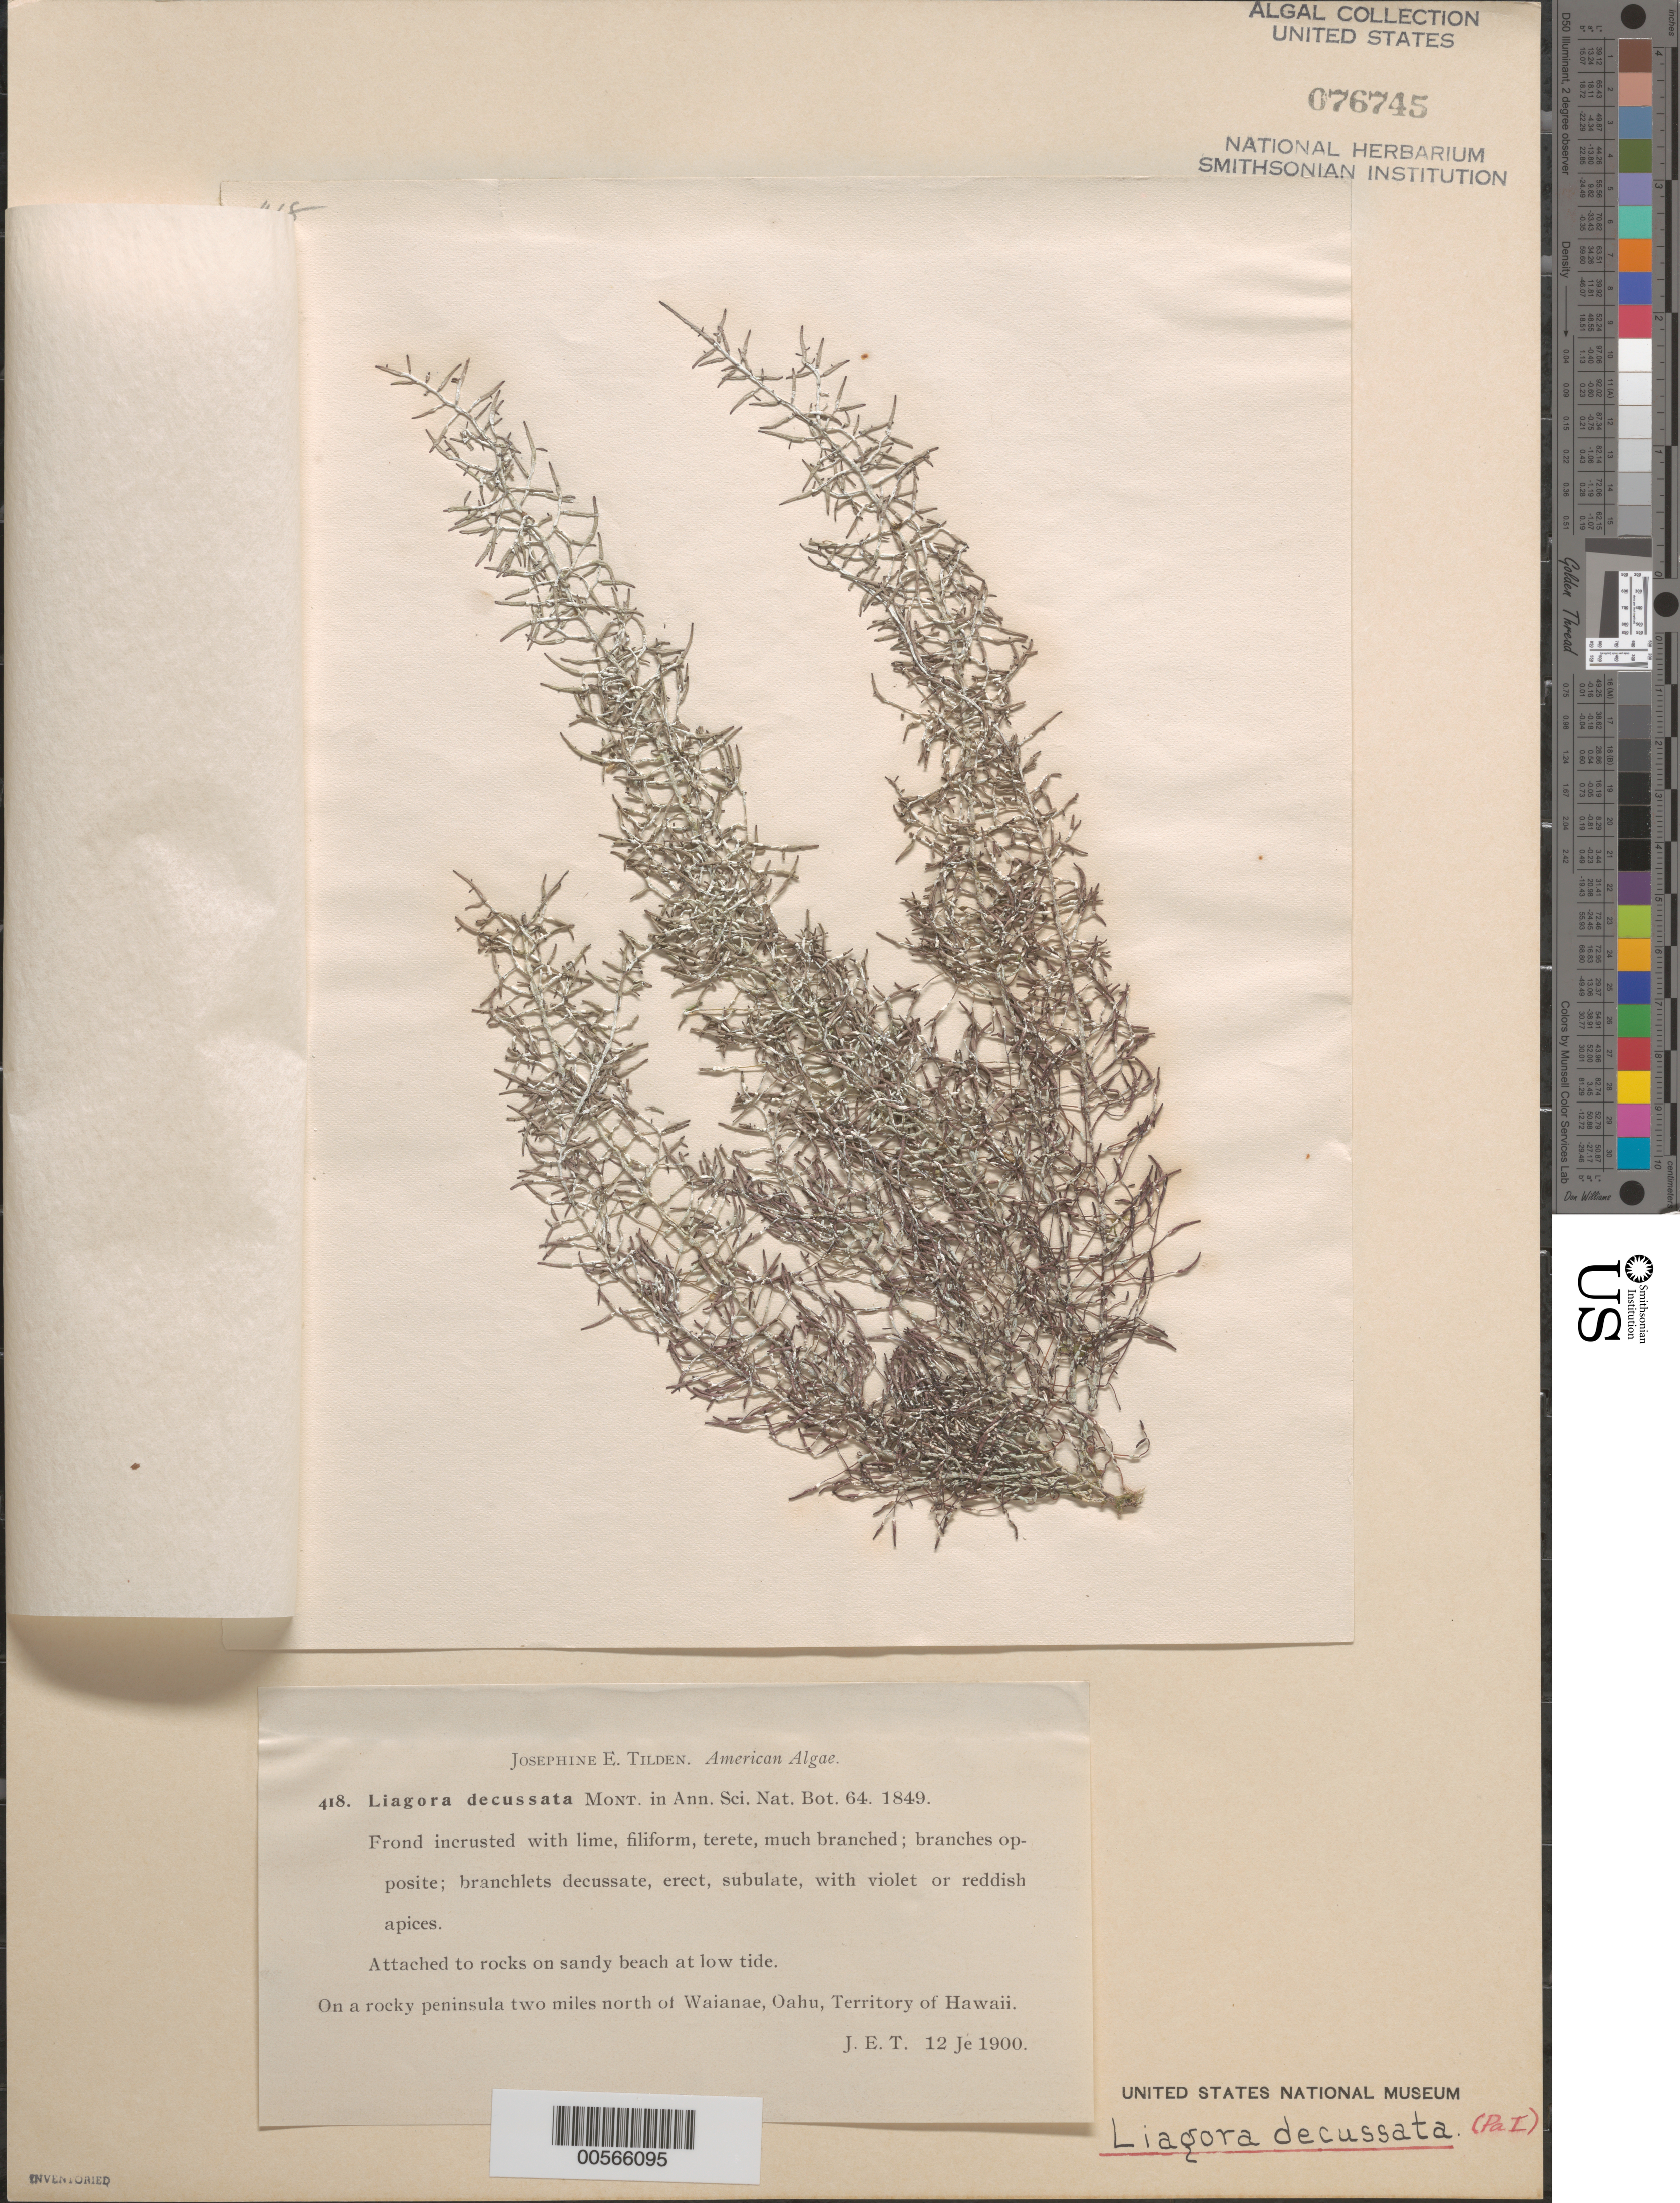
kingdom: Plantae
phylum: Rhodophyta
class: Florideophyceae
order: Nemaliales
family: Liagoraceae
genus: Liagora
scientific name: Liagora albicans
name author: J.V.Lamouroux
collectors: J. E. Tilden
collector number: JET 418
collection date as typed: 12 Jun 1900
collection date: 1900-06-12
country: United States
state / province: Hawaii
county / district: Honolulu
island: Oahu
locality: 2 miles north of Waianae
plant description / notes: Tilden, American Algae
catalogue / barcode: US 76745